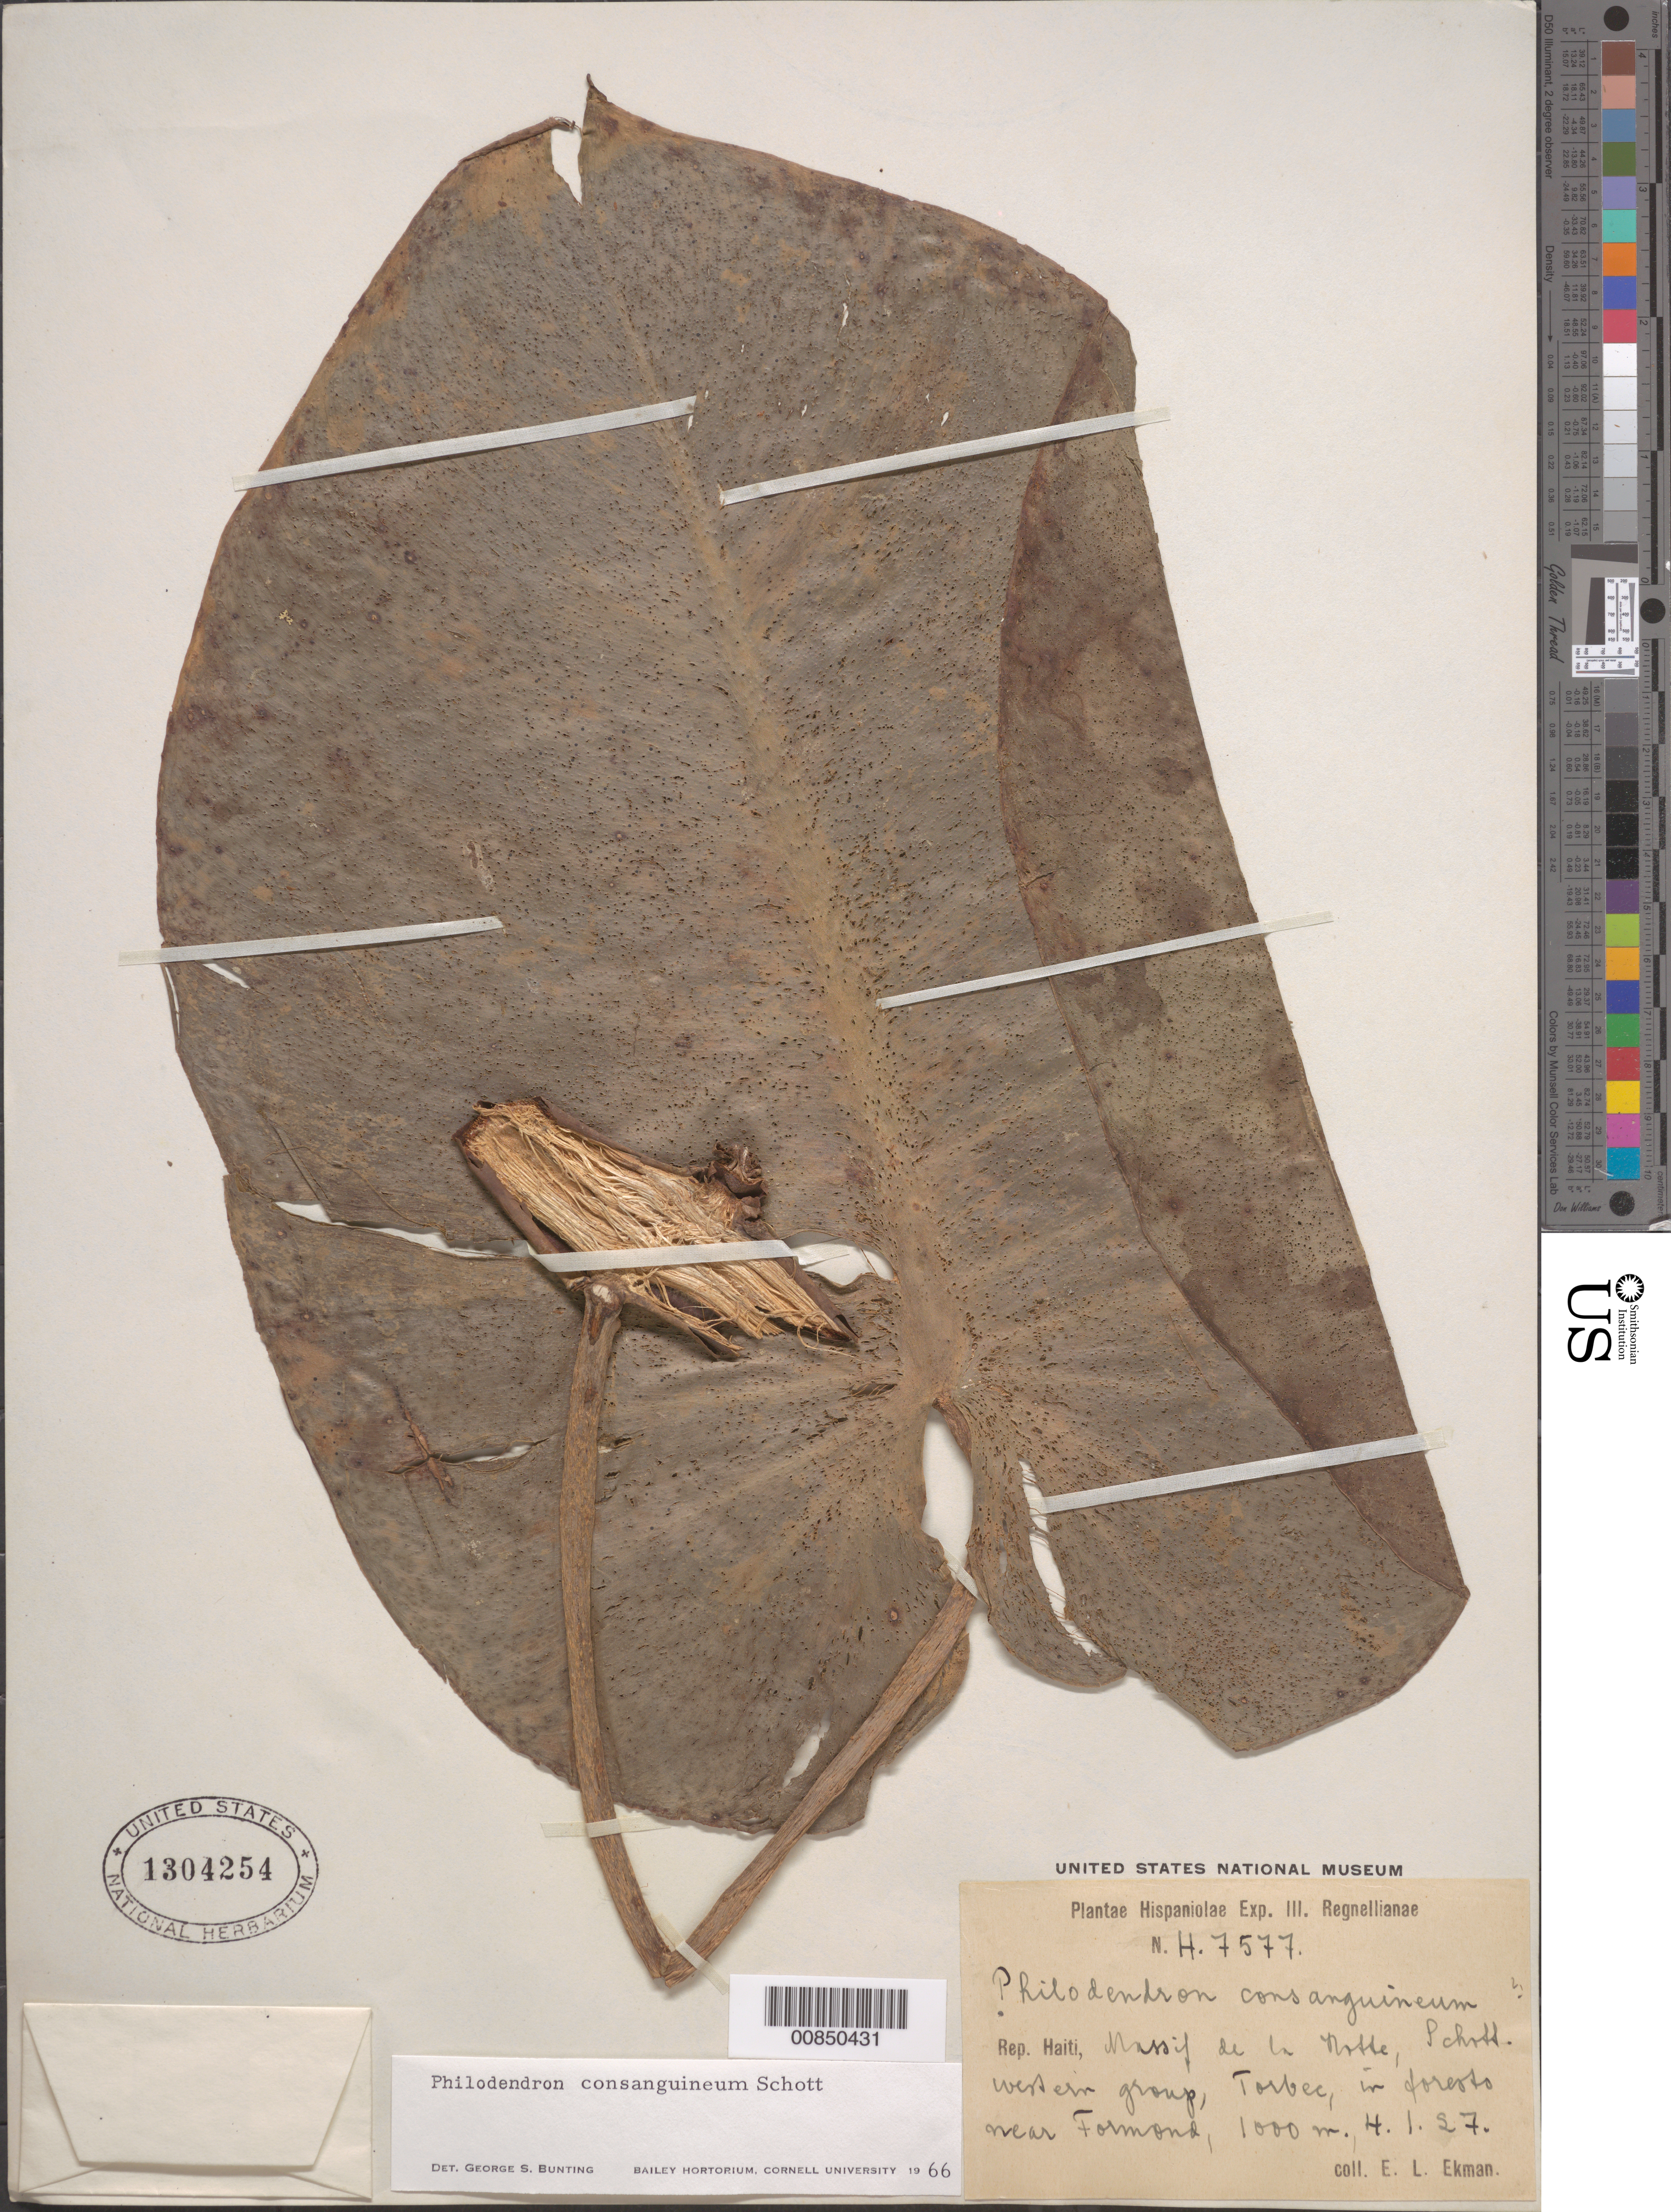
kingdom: Plantae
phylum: Tracheophyta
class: Liliopsida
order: Alismatales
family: Araceae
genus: Philodendron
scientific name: Philodendron consanguineum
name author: Schott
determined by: Bunting, G. S.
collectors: E. L. Ekman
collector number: H 7577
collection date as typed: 04 Jan 1927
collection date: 1927-01-04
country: Haiti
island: Hispaniola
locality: Massif de la Hotte, western group, Torbec, near Formond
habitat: In forests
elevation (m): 1000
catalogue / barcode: US 1304254